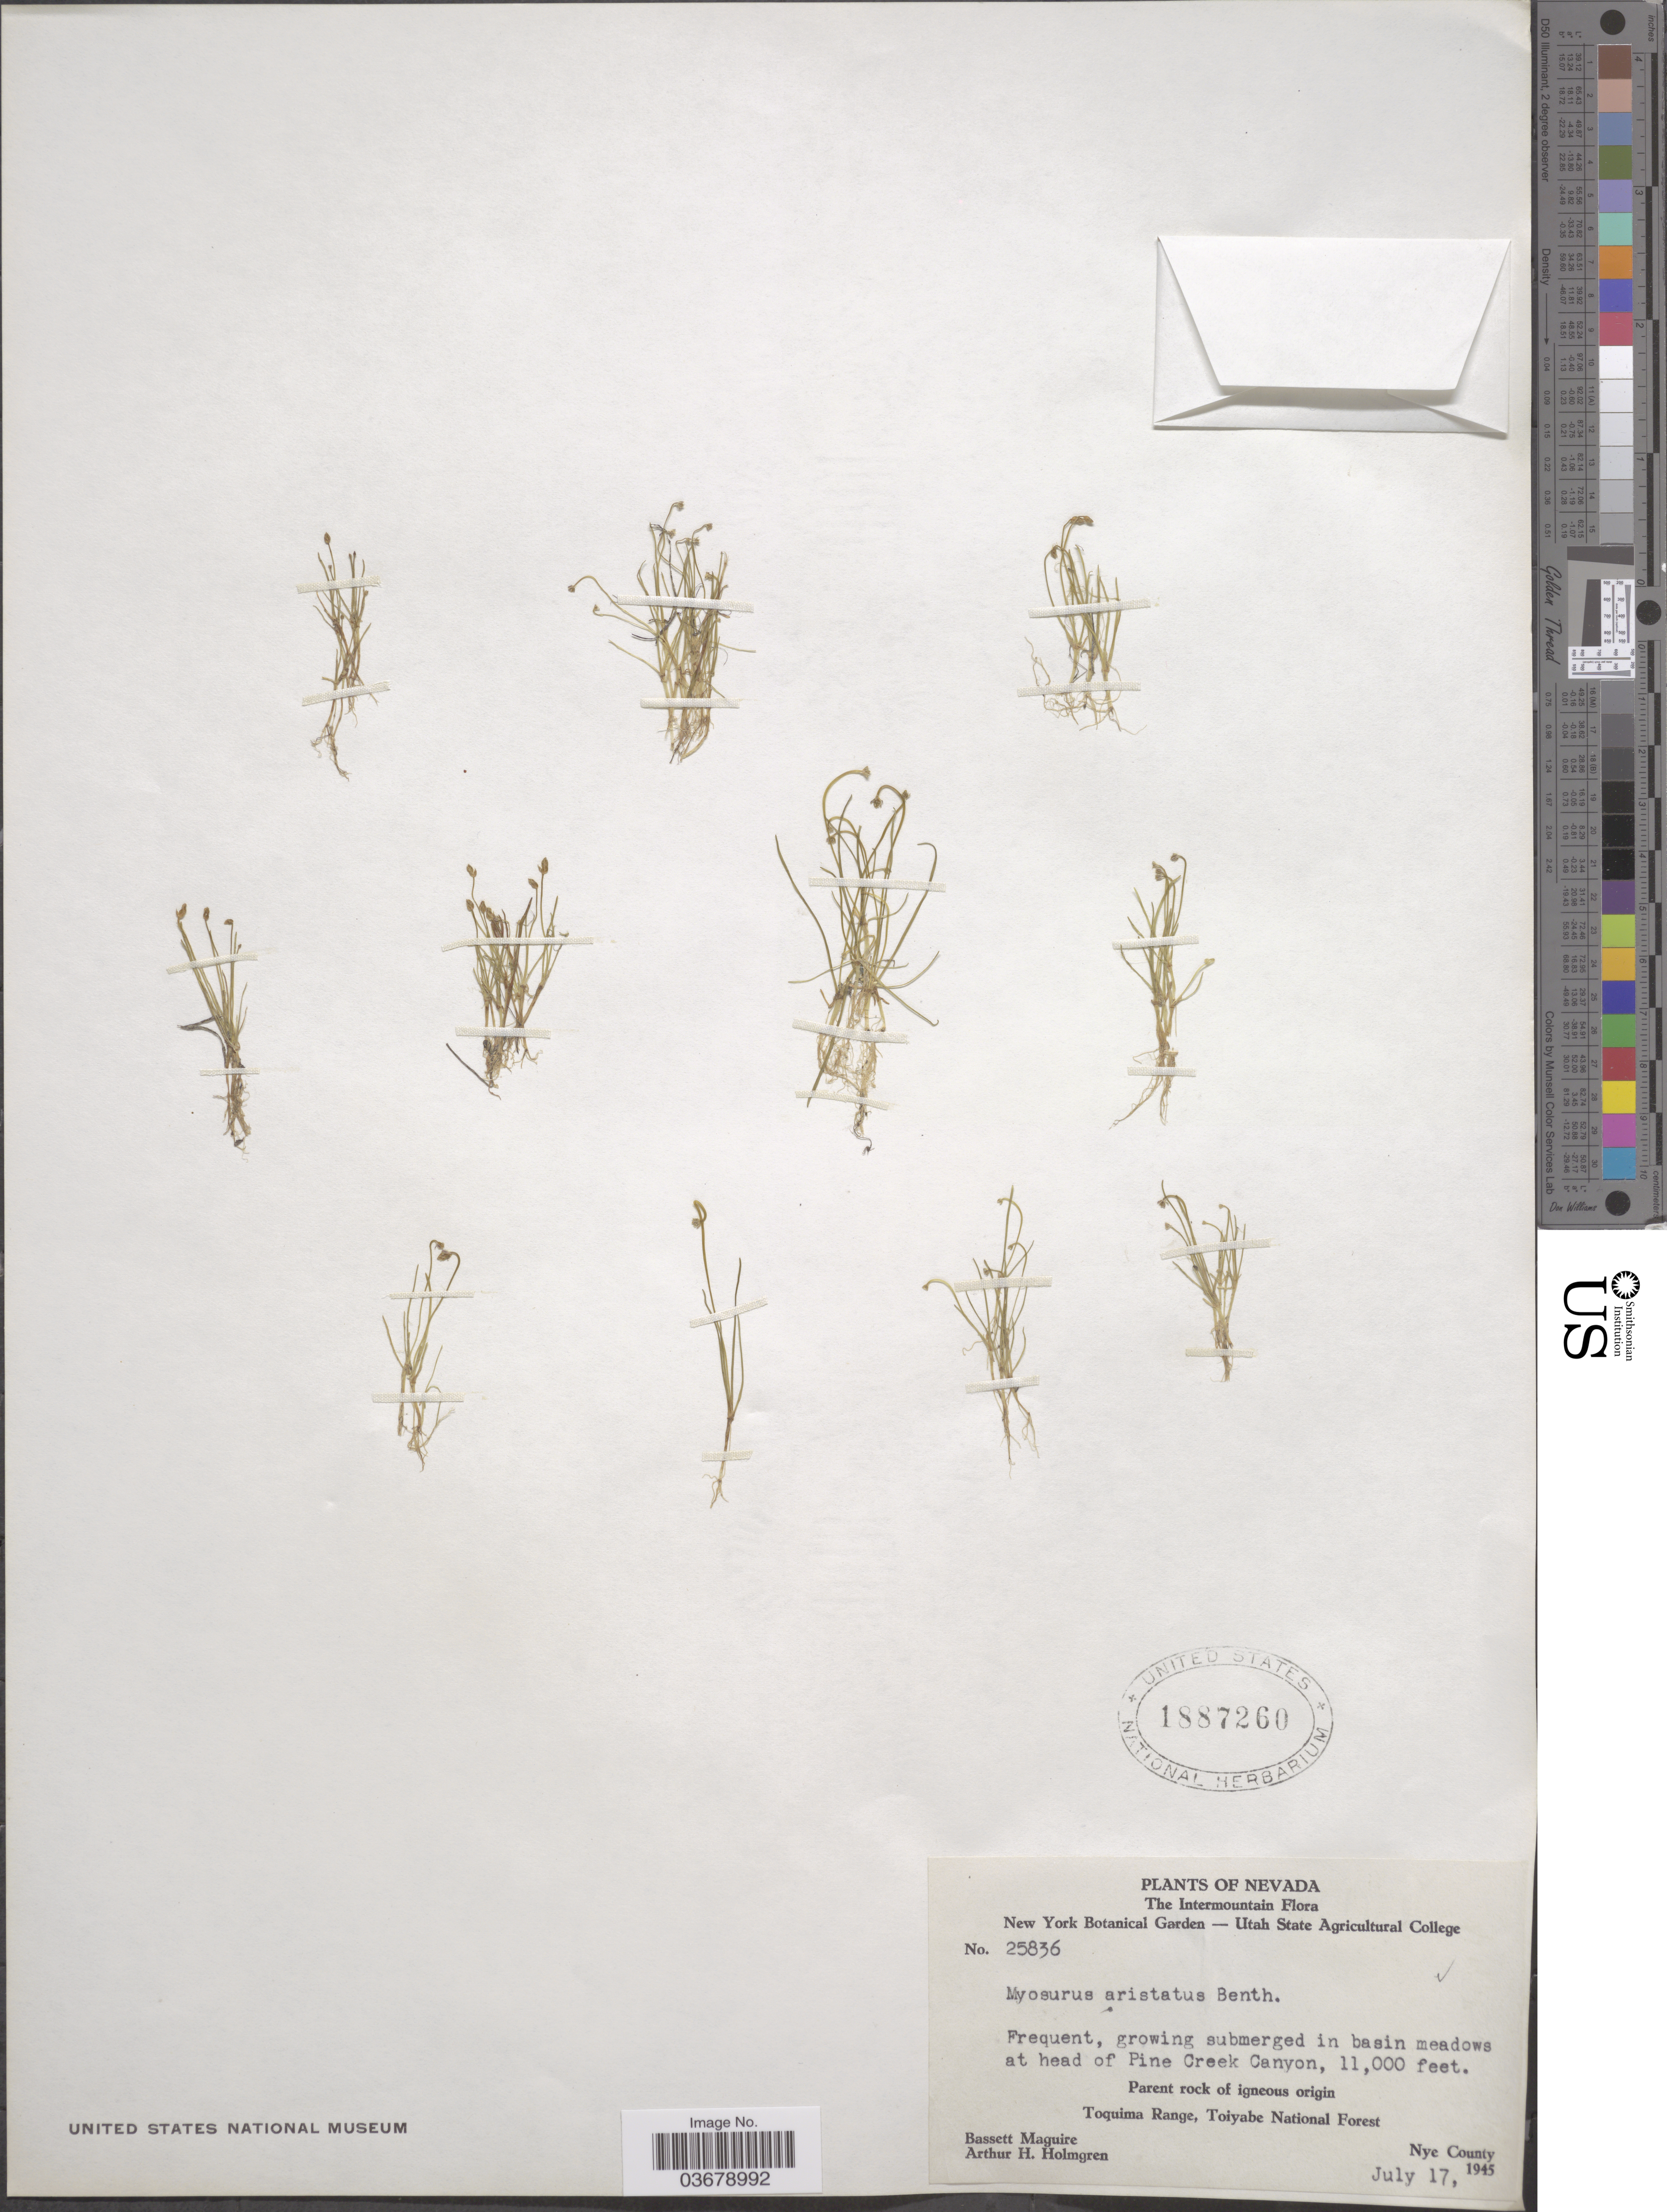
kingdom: Plantae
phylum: Tracheophyta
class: Magnoliopsida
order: Ranunculales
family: Ranunculaceae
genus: Myosurus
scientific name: Myosurus aristatus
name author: Benth.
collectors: B. Maguire & A. H. Holmgren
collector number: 25836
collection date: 1945-07-17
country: United States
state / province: Nevada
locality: The Intermountain, at head of Pine Creek Canyon, Toquima Range, Toiyabe National Forest, Nye County.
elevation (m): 3353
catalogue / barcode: US 1887260